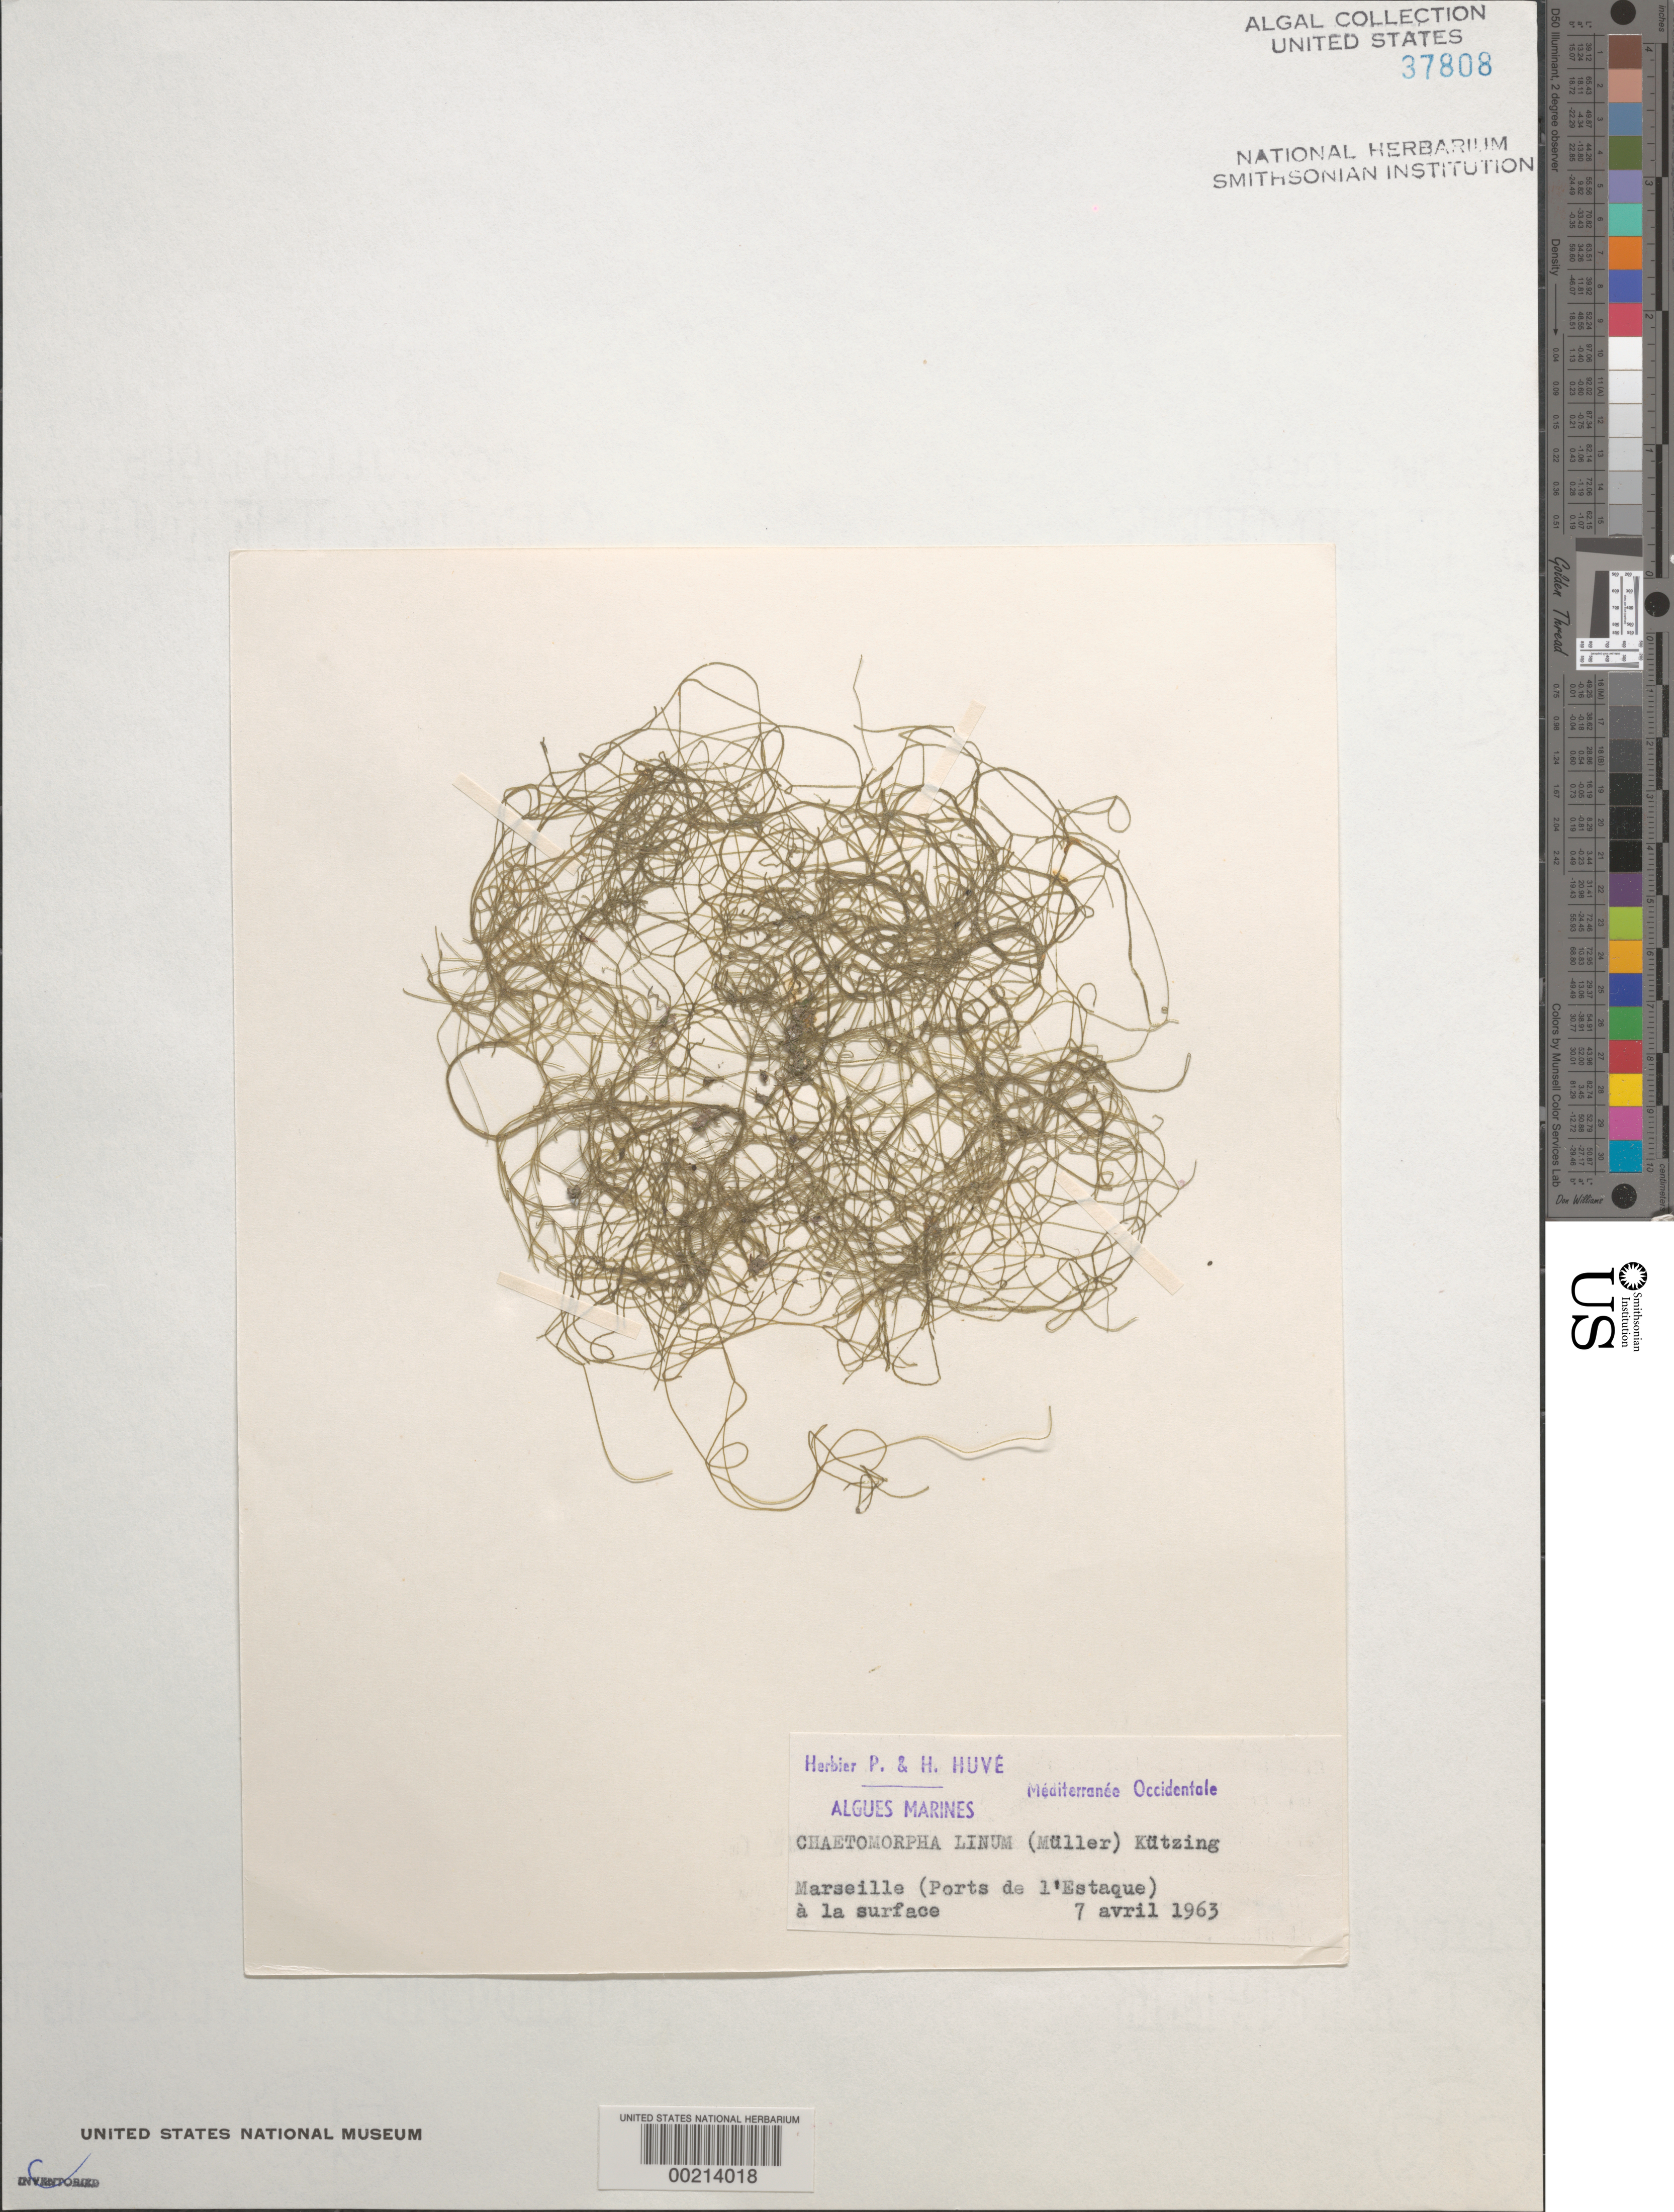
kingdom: Plantae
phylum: Chlorophyta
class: Ulvophyceae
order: Cladophorales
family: Cladophoraceae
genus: Chaetomorpha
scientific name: Chaetomorpha linum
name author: (O.F. Muell.) Kütz.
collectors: P. Huve & H. Huve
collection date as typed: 07 Apr 1963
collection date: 1963-04-07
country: France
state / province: Provence-Alpes-Côte d'Azur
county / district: Bouches-du-Rhône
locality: Marseille, Ports de l'Estaque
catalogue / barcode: US 37808